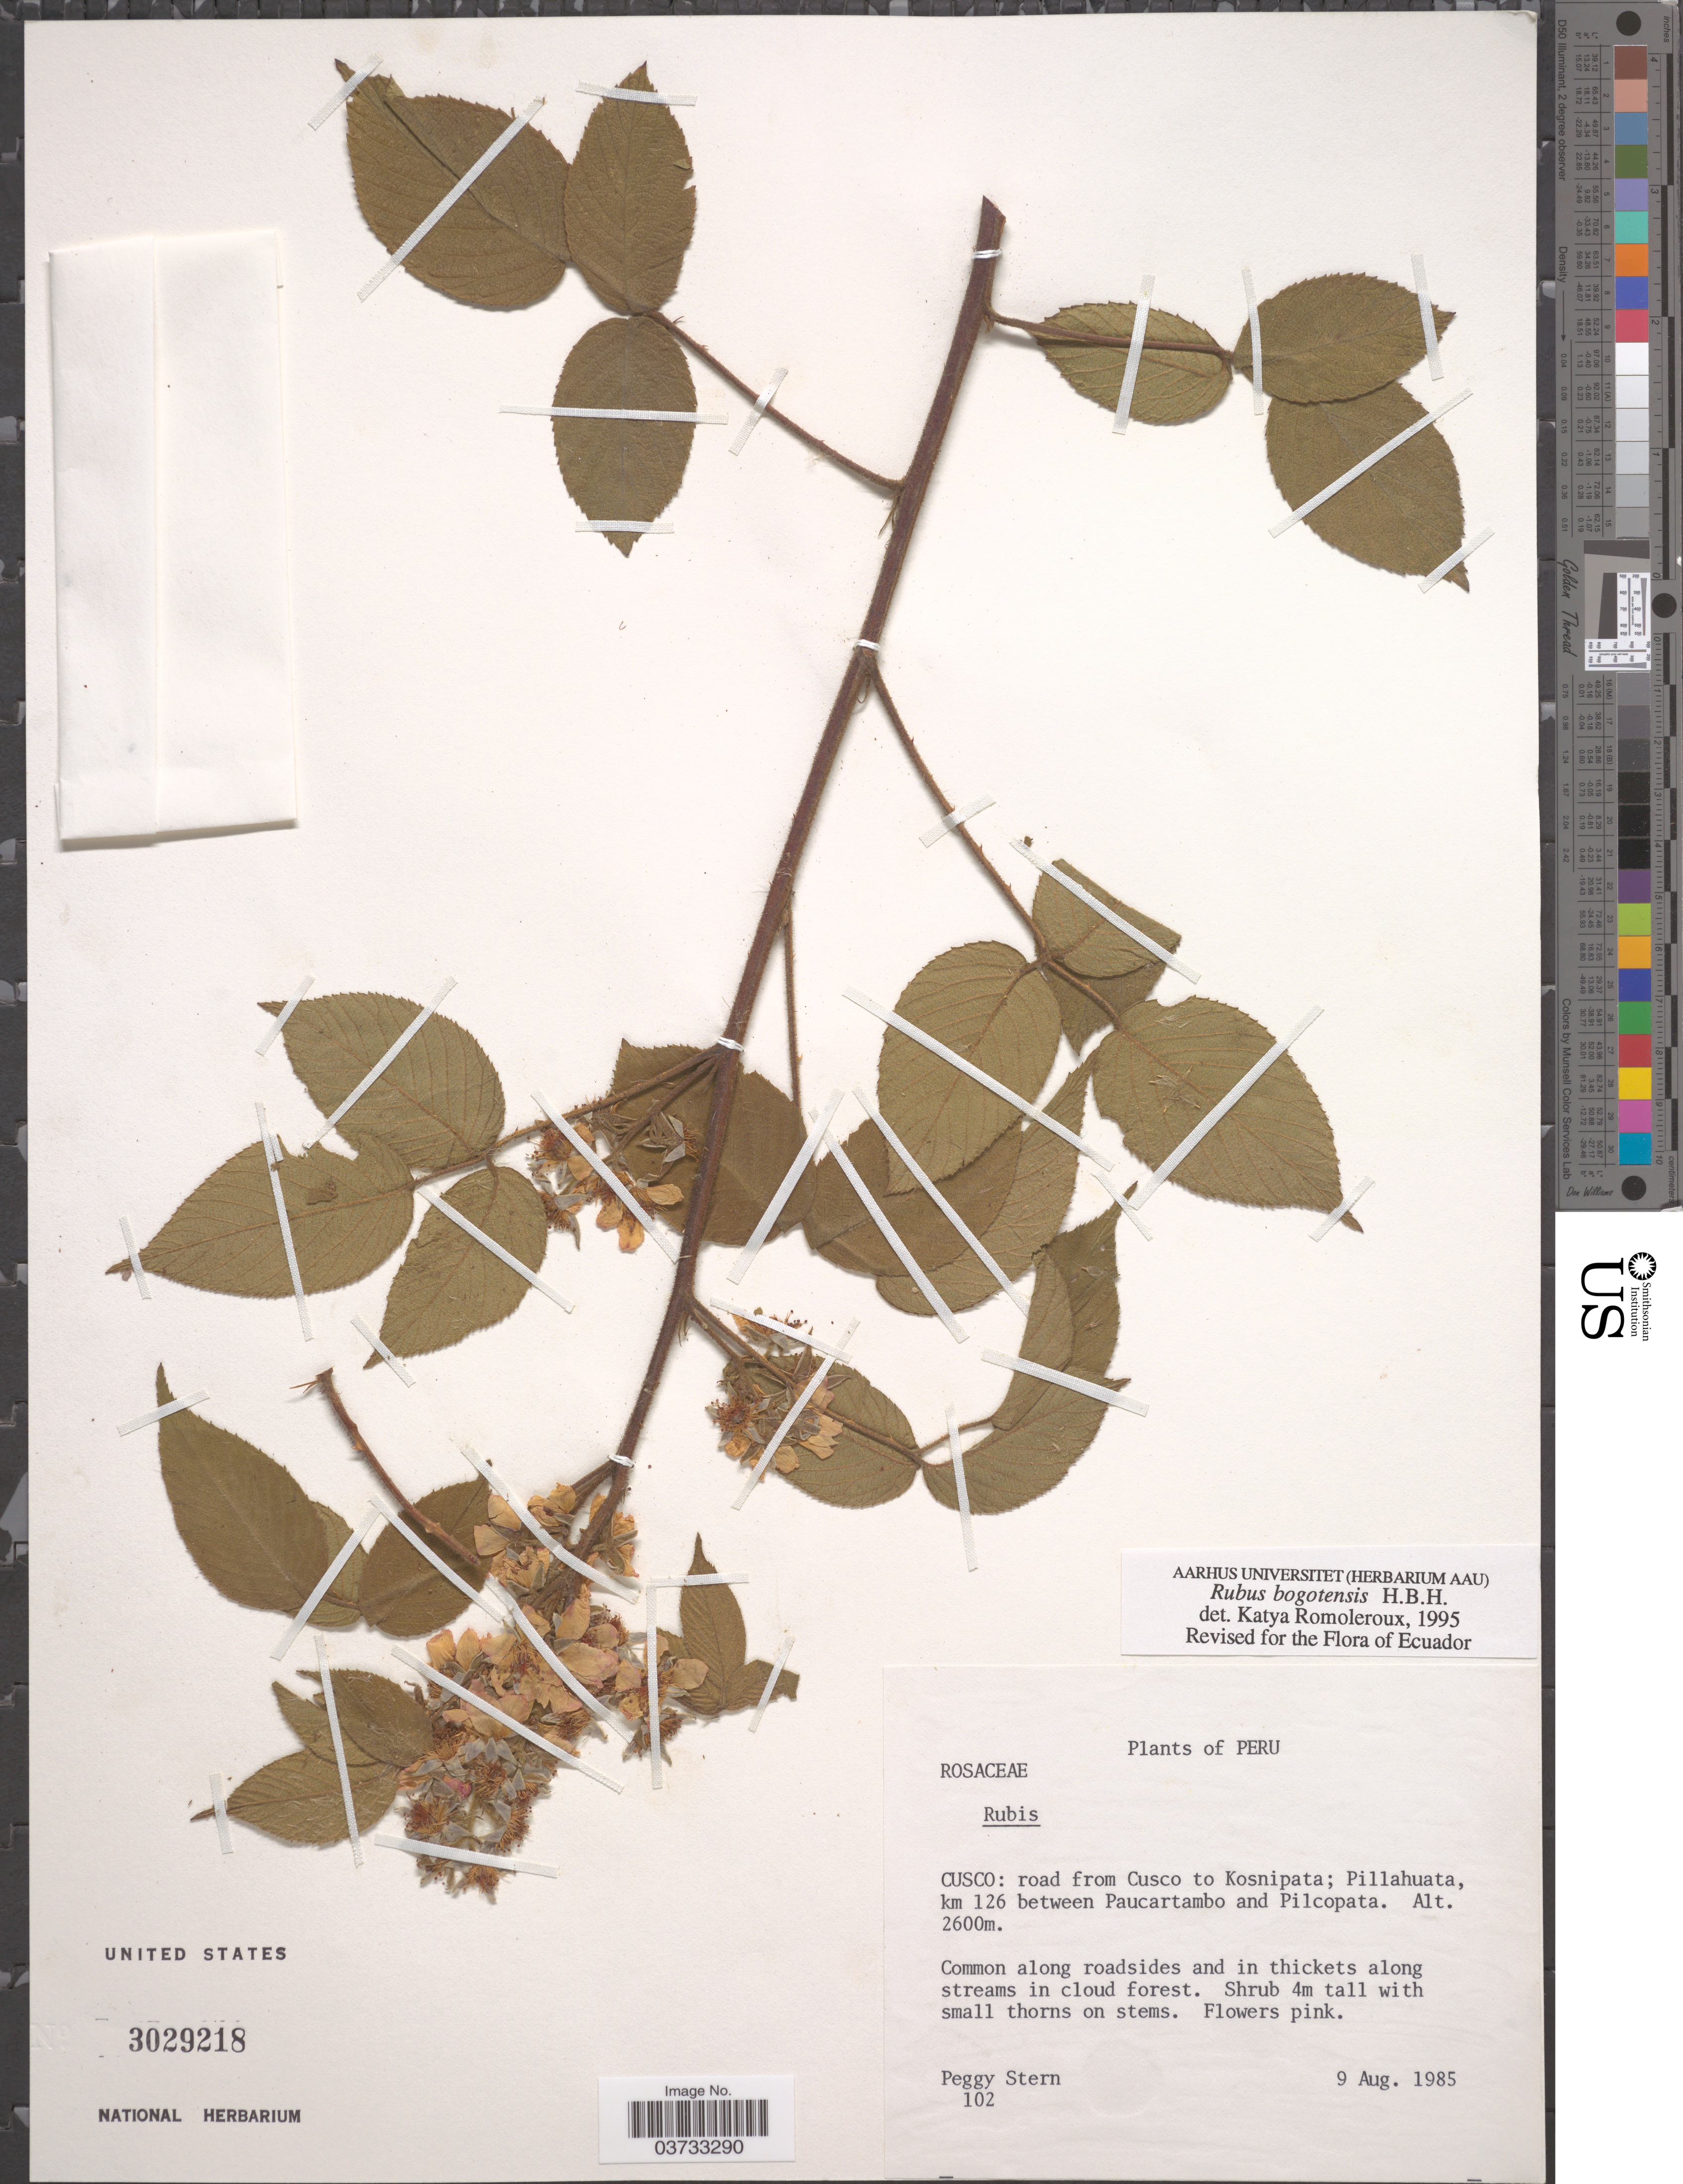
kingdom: Plantae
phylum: Tracheophyta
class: Magnoliopsida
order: Rosales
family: Rosaceae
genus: Rubus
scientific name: Rubus bogotensis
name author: Kunth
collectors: P. Stern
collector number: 102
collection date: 1985-08-09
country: Peru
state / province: Cusco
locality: Road from Cusco to Kosnipata; Pillahuata, km 126 between Paucartambo and Pilcopata.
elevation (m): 2600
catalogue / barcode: US 3029218